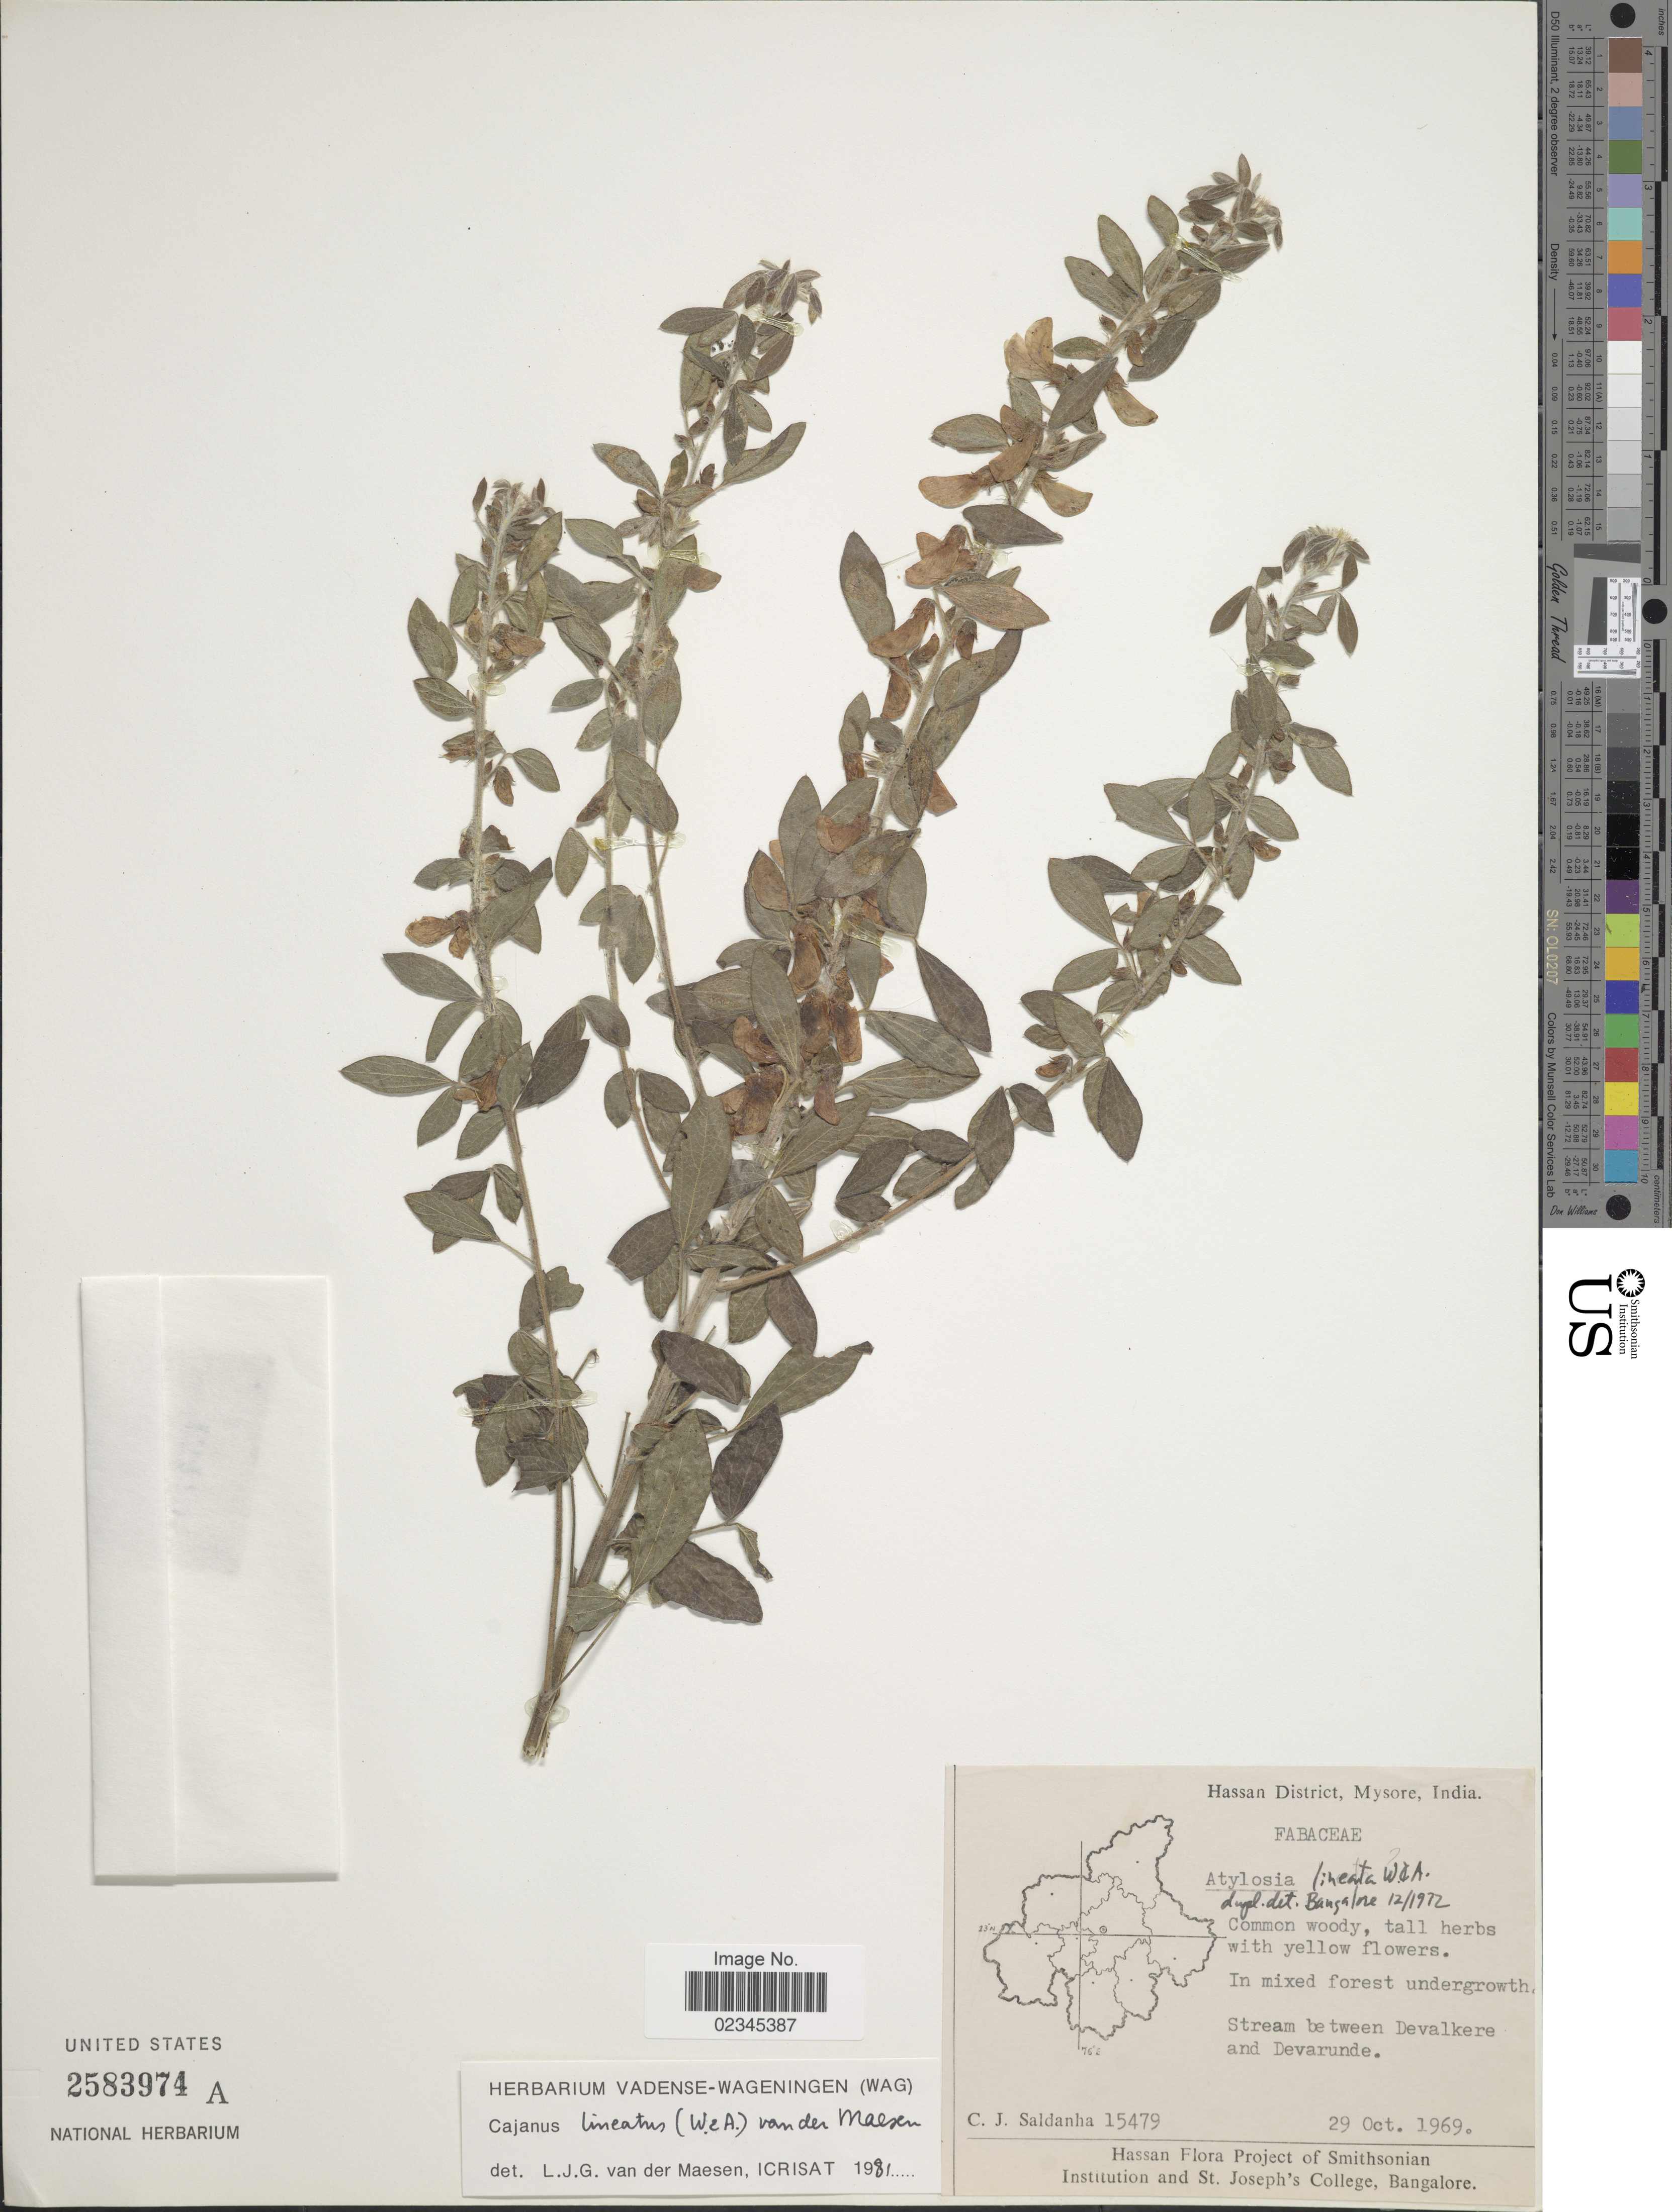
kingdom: Plantae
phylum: Tracheophyta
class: Magnoliopsida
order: Fabales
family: Fabaceae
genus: Cajanus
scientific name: Cajanus lineatus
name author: (Wight & Arn.) Maesen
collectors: C. J. Saldanha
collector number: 15479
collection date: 1969-10-29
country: India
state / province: Karnataka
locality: Hassan District, Mysore. Stream between Devalkere and Devarunde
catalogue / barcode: US 2583974A